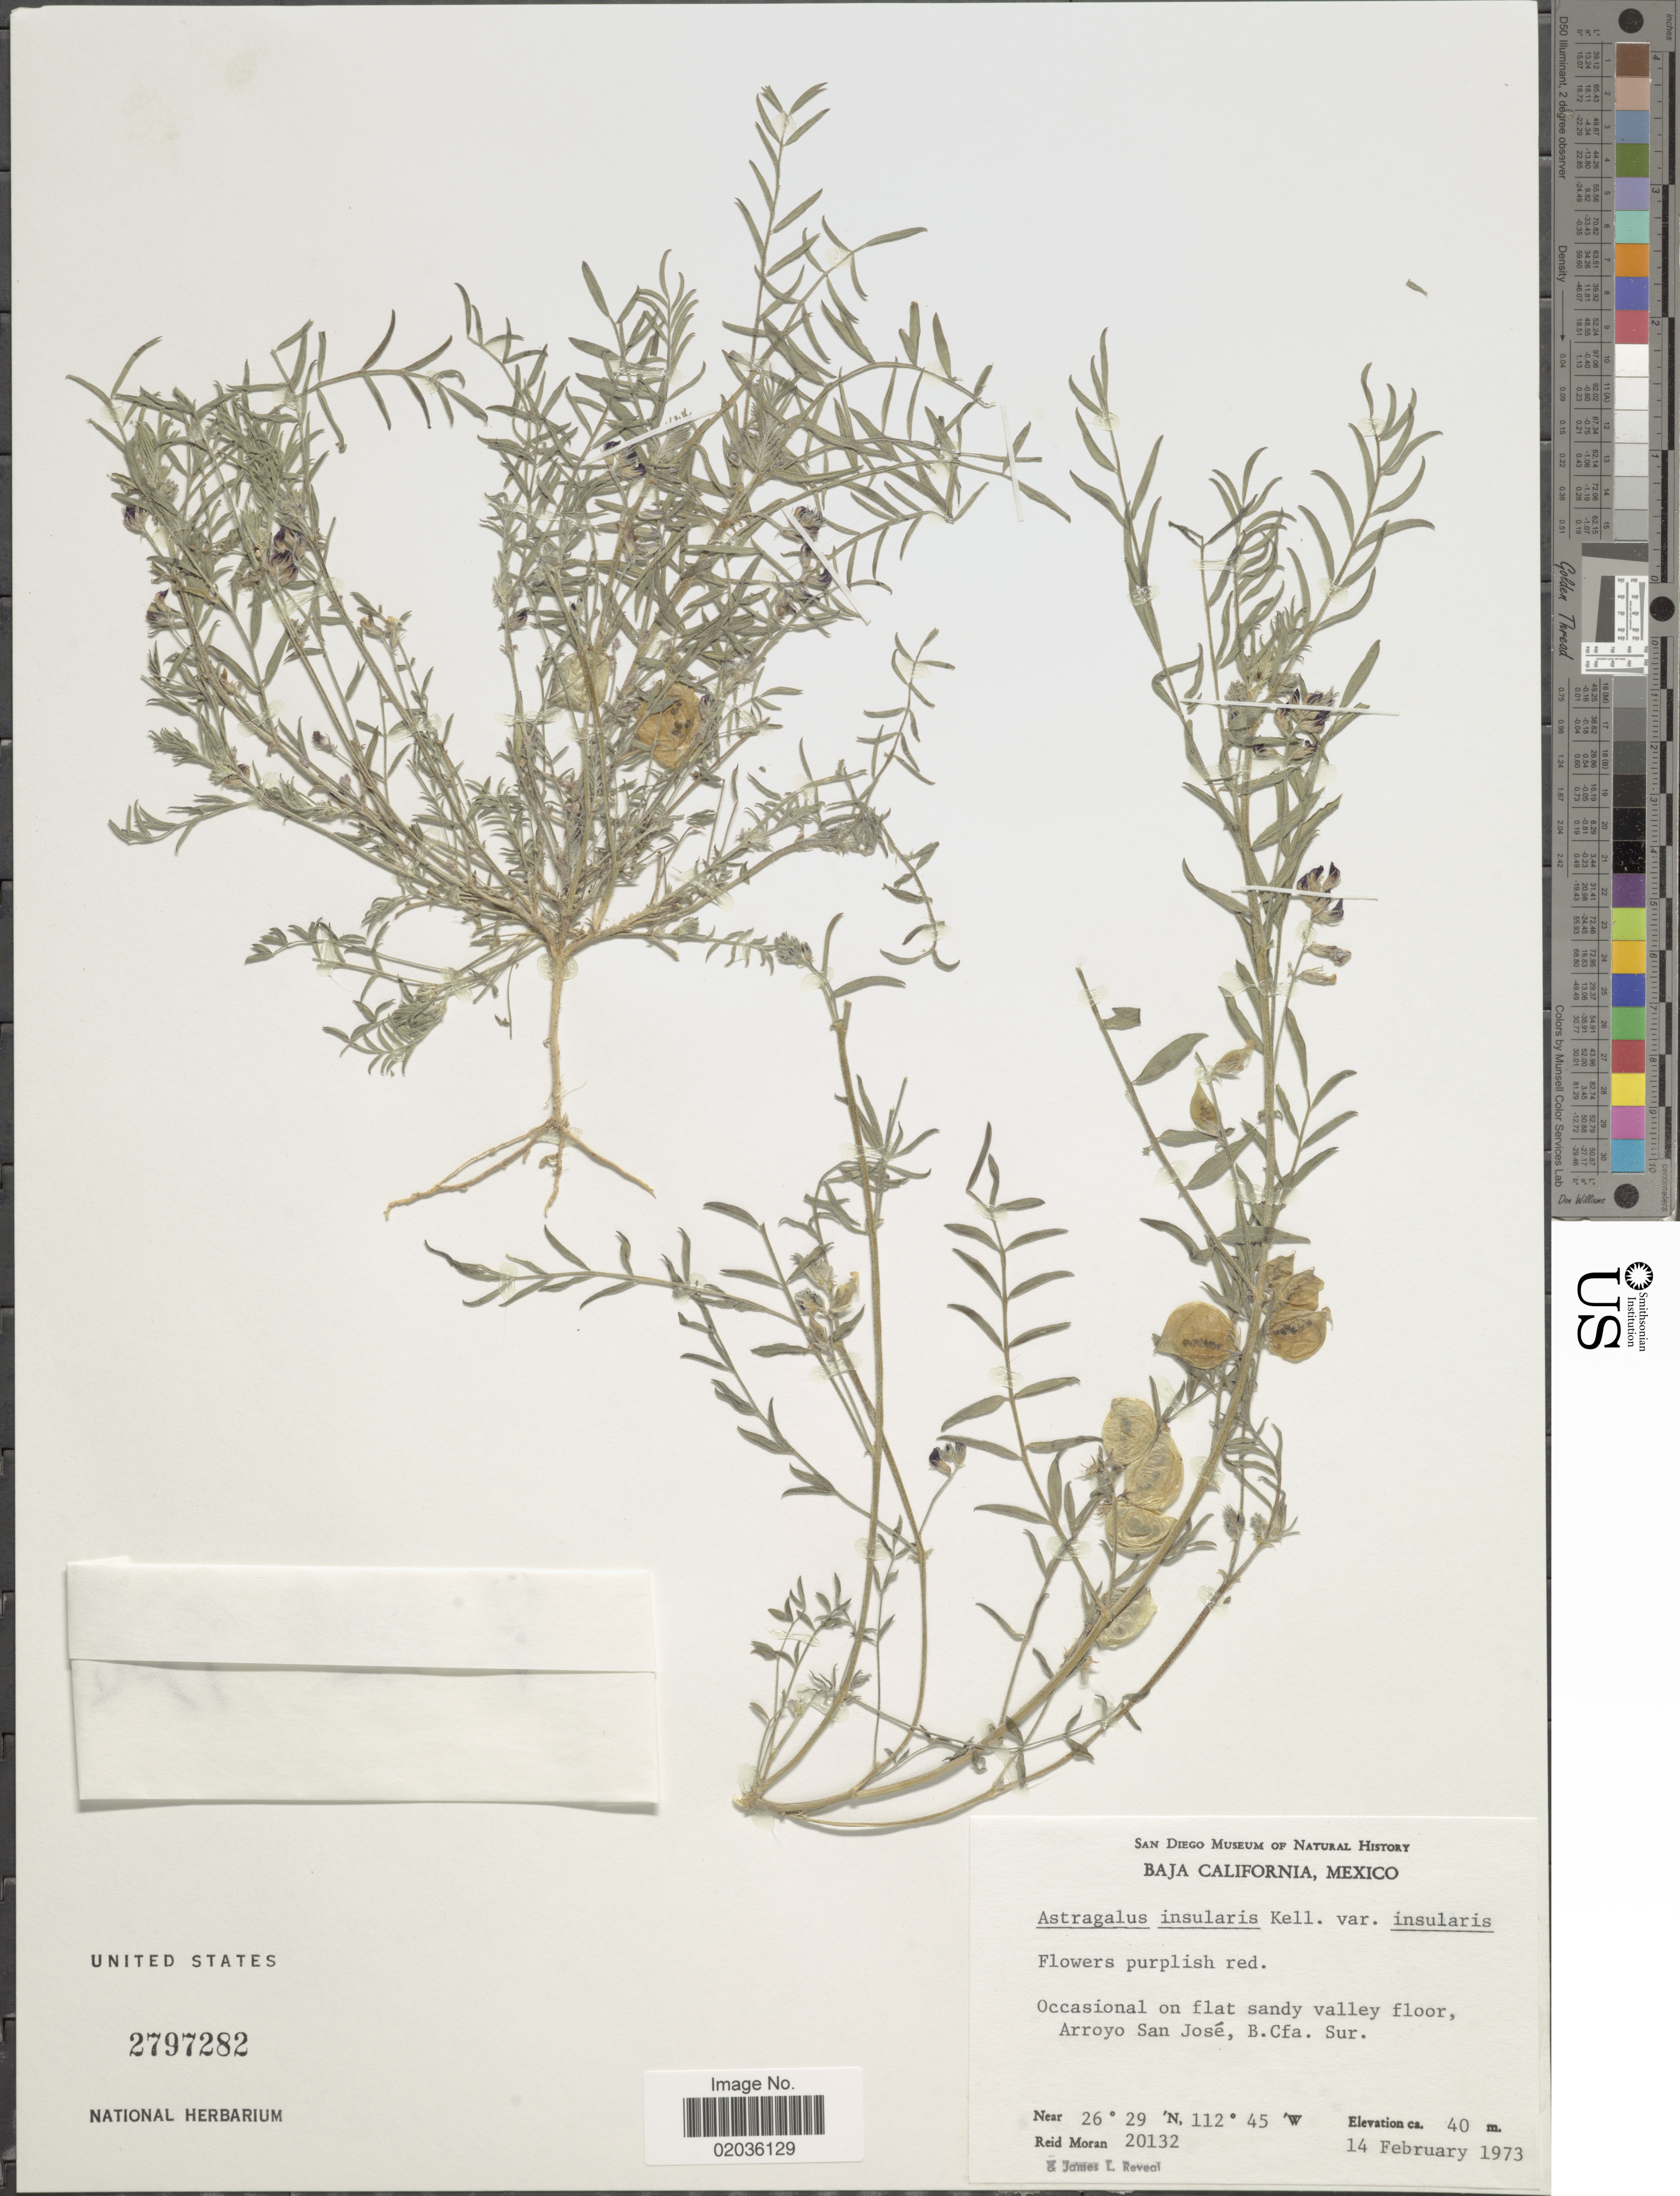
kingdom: Plantae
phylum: Tracheophyta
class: Magnoliopsida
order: Fabales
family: Fabaceae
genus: Astragalus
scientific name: Astragalus insularis var. insularis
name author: Kellogg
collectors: R. V. Moran & J. L. Reveal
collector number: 20132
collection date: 1973-02-14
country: Mexico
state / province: Baja California Sur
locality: Occasional on flat sandy valley floor, arroyo San José, Baja California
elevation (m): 40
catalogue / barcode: US 2797282